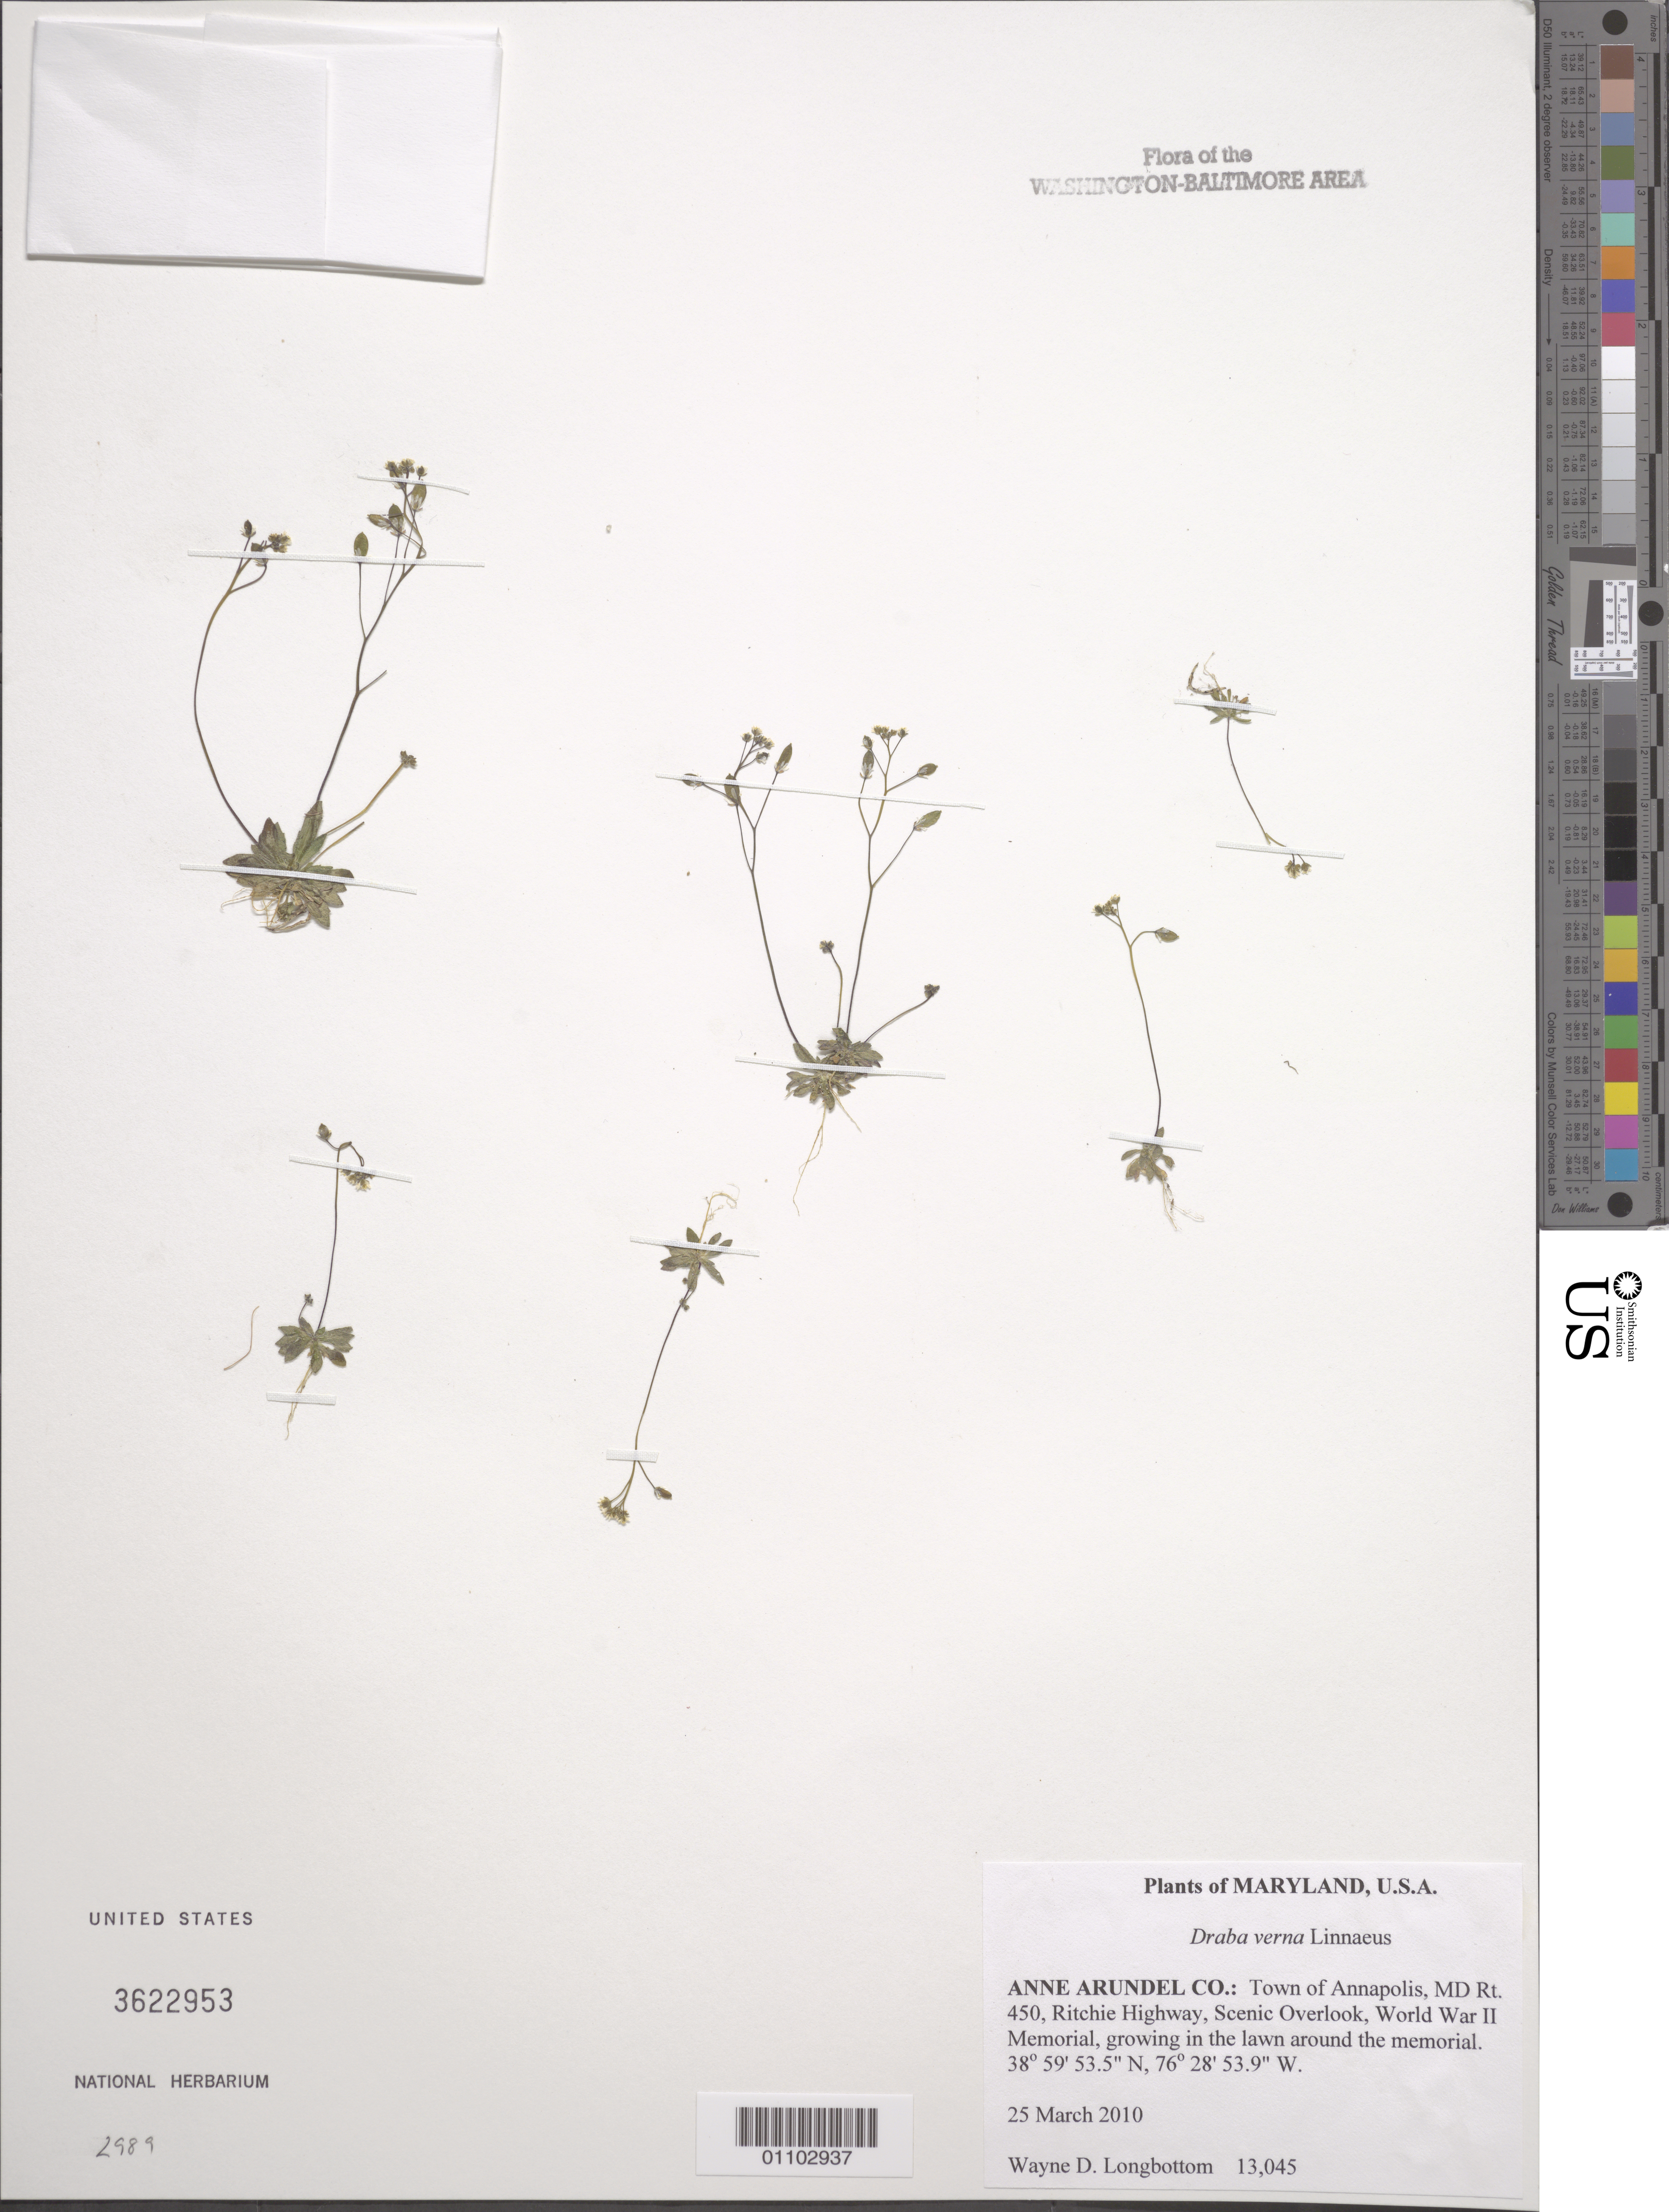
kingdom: Plantae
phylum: Tracheophyta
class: Magnoliopsida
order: Brassicales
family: Brassicaceae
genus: Draba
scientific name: Draba verna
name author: L.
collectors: W. D. Longbottom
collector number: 13045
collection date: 2010-03-25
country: United States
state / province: Maryland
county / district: Anne Arundel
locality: Town of Annapolis, MD Rt. 450, Ritchie Highway, Scenic Overlook, World War II Memorial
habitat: Growing in the lawn around the memorial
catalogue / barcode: US 3622953